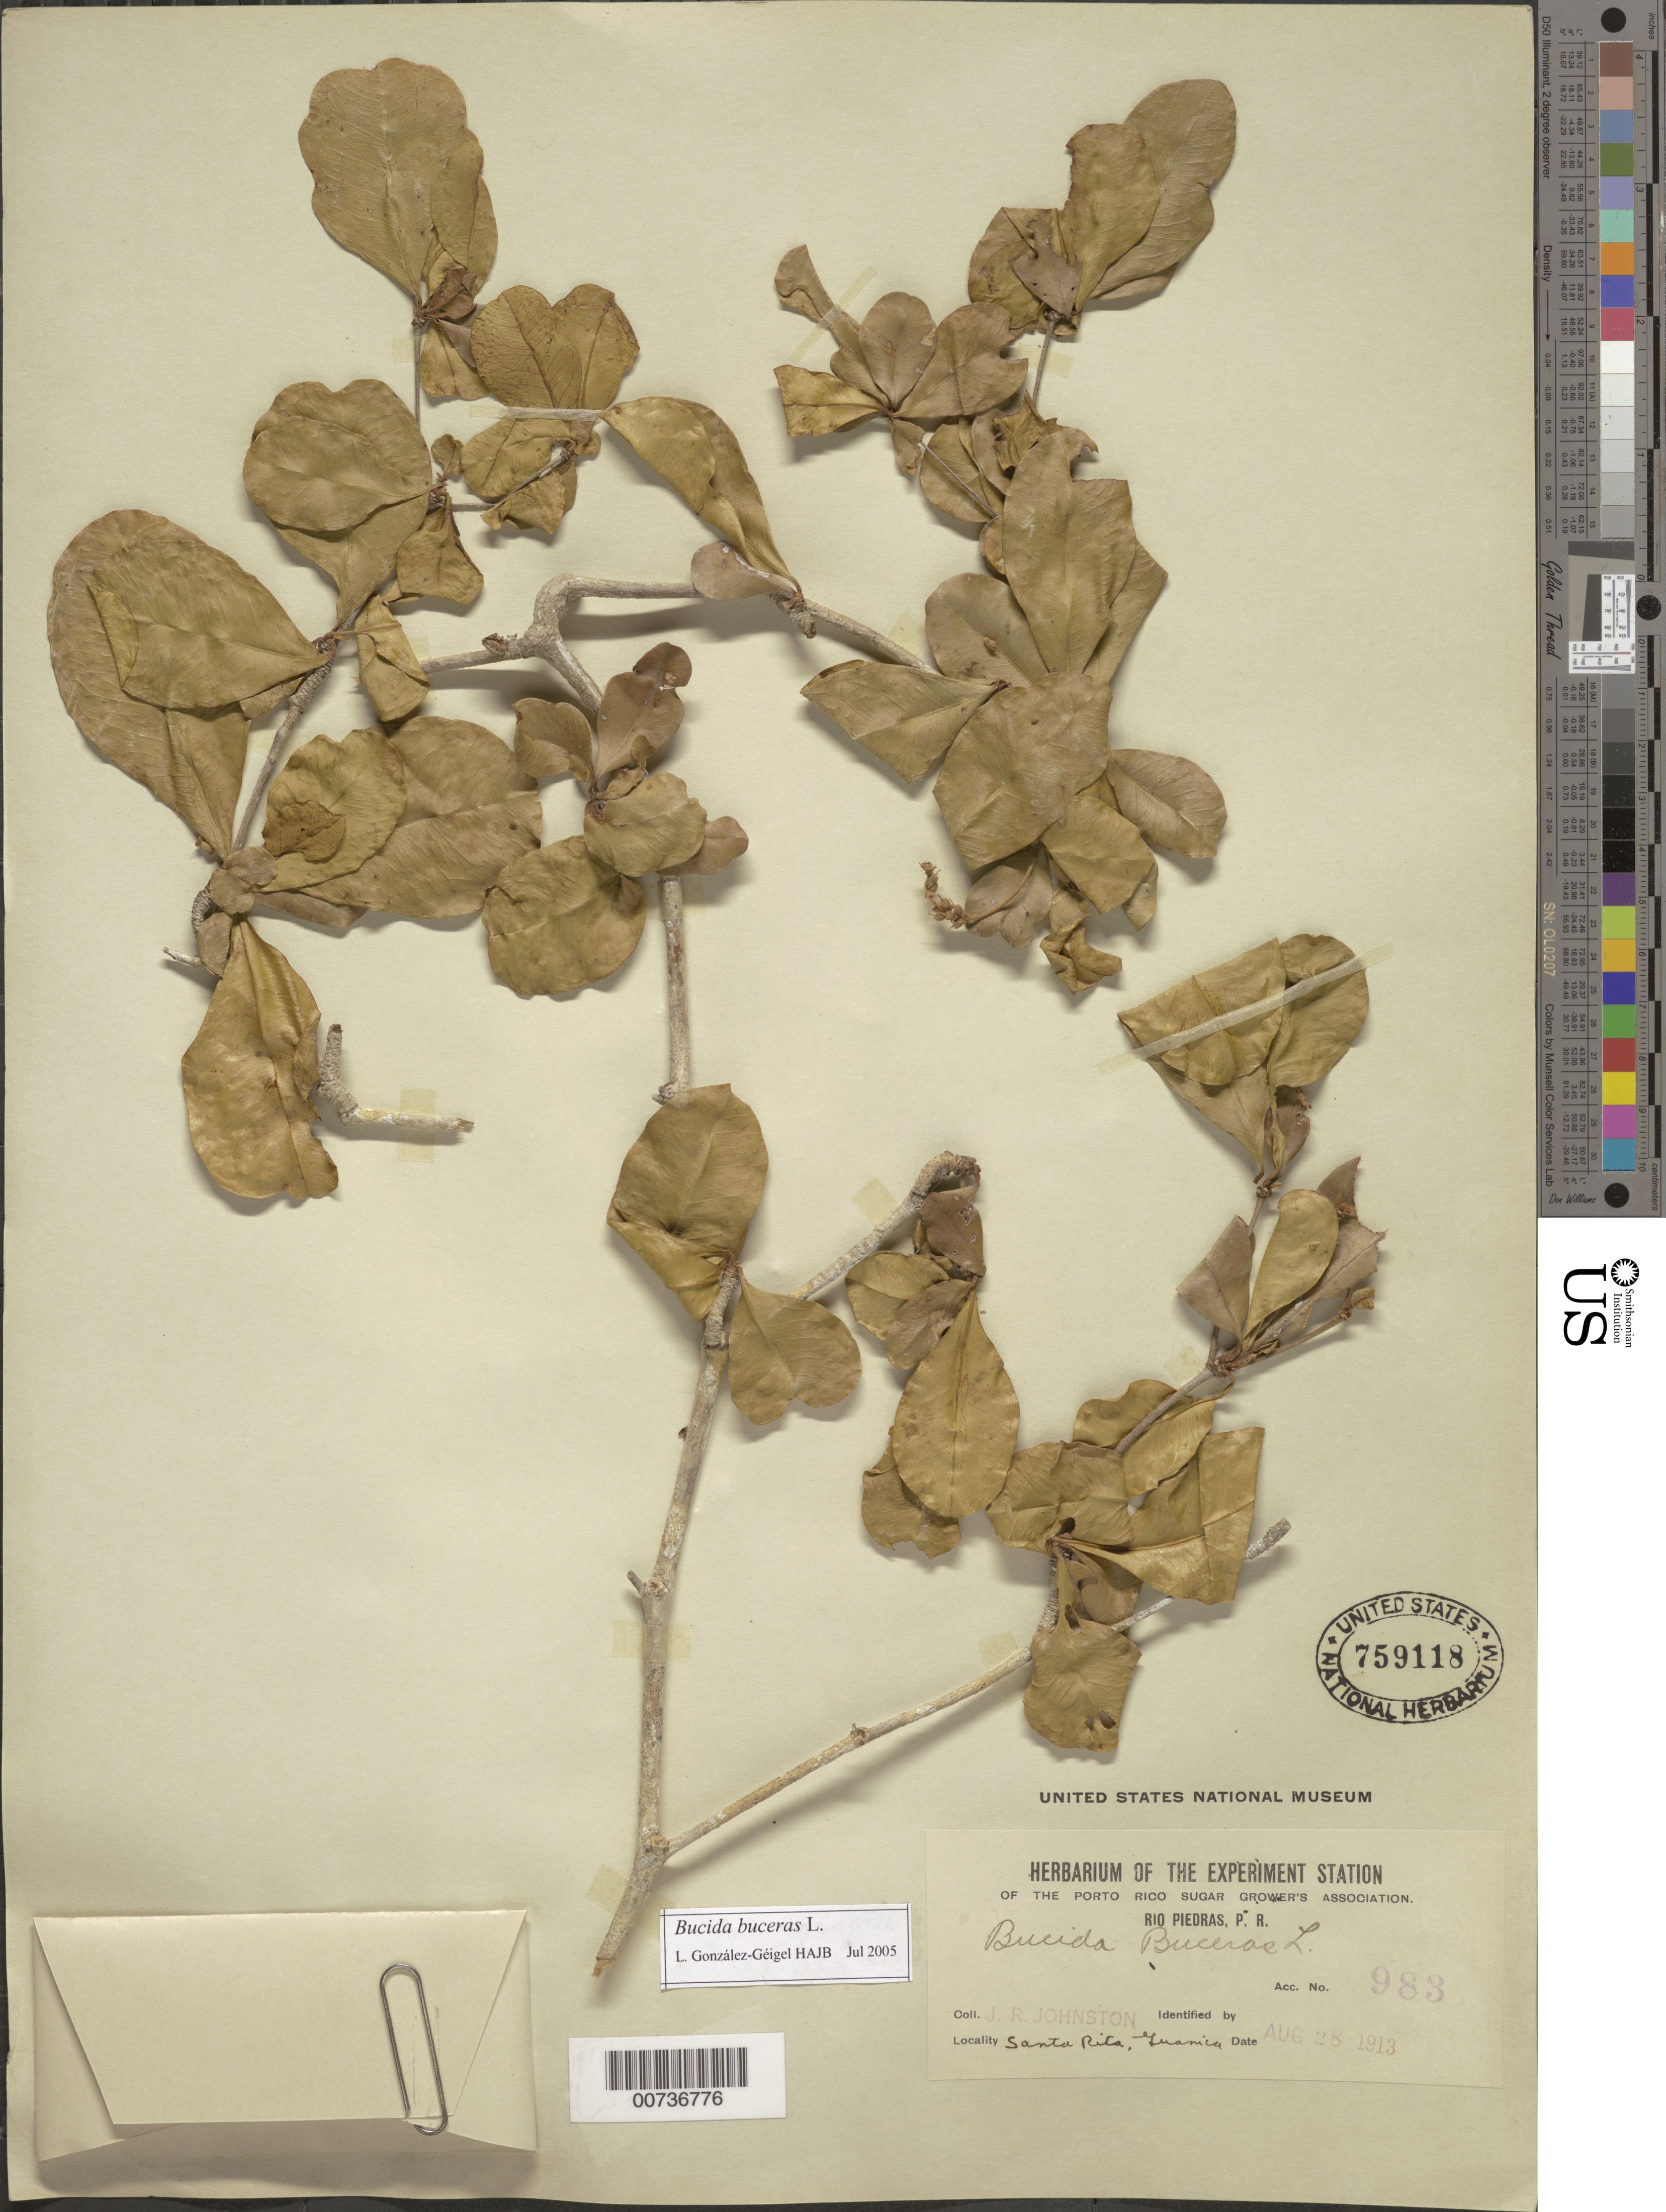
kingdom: Plantae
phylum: Tracheophyta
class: Magnoliopsida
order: Myrtales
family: Combretaceae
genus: Terminalia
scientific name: Terminalia buceras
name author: (L.) C. Wright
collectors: J. Johnston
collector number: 983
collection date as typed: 28 Aug 1913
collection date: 1913-08-28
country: Puerto Rico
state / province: Guánica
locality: Santa Rita (Guánica)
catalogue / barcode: US 759118